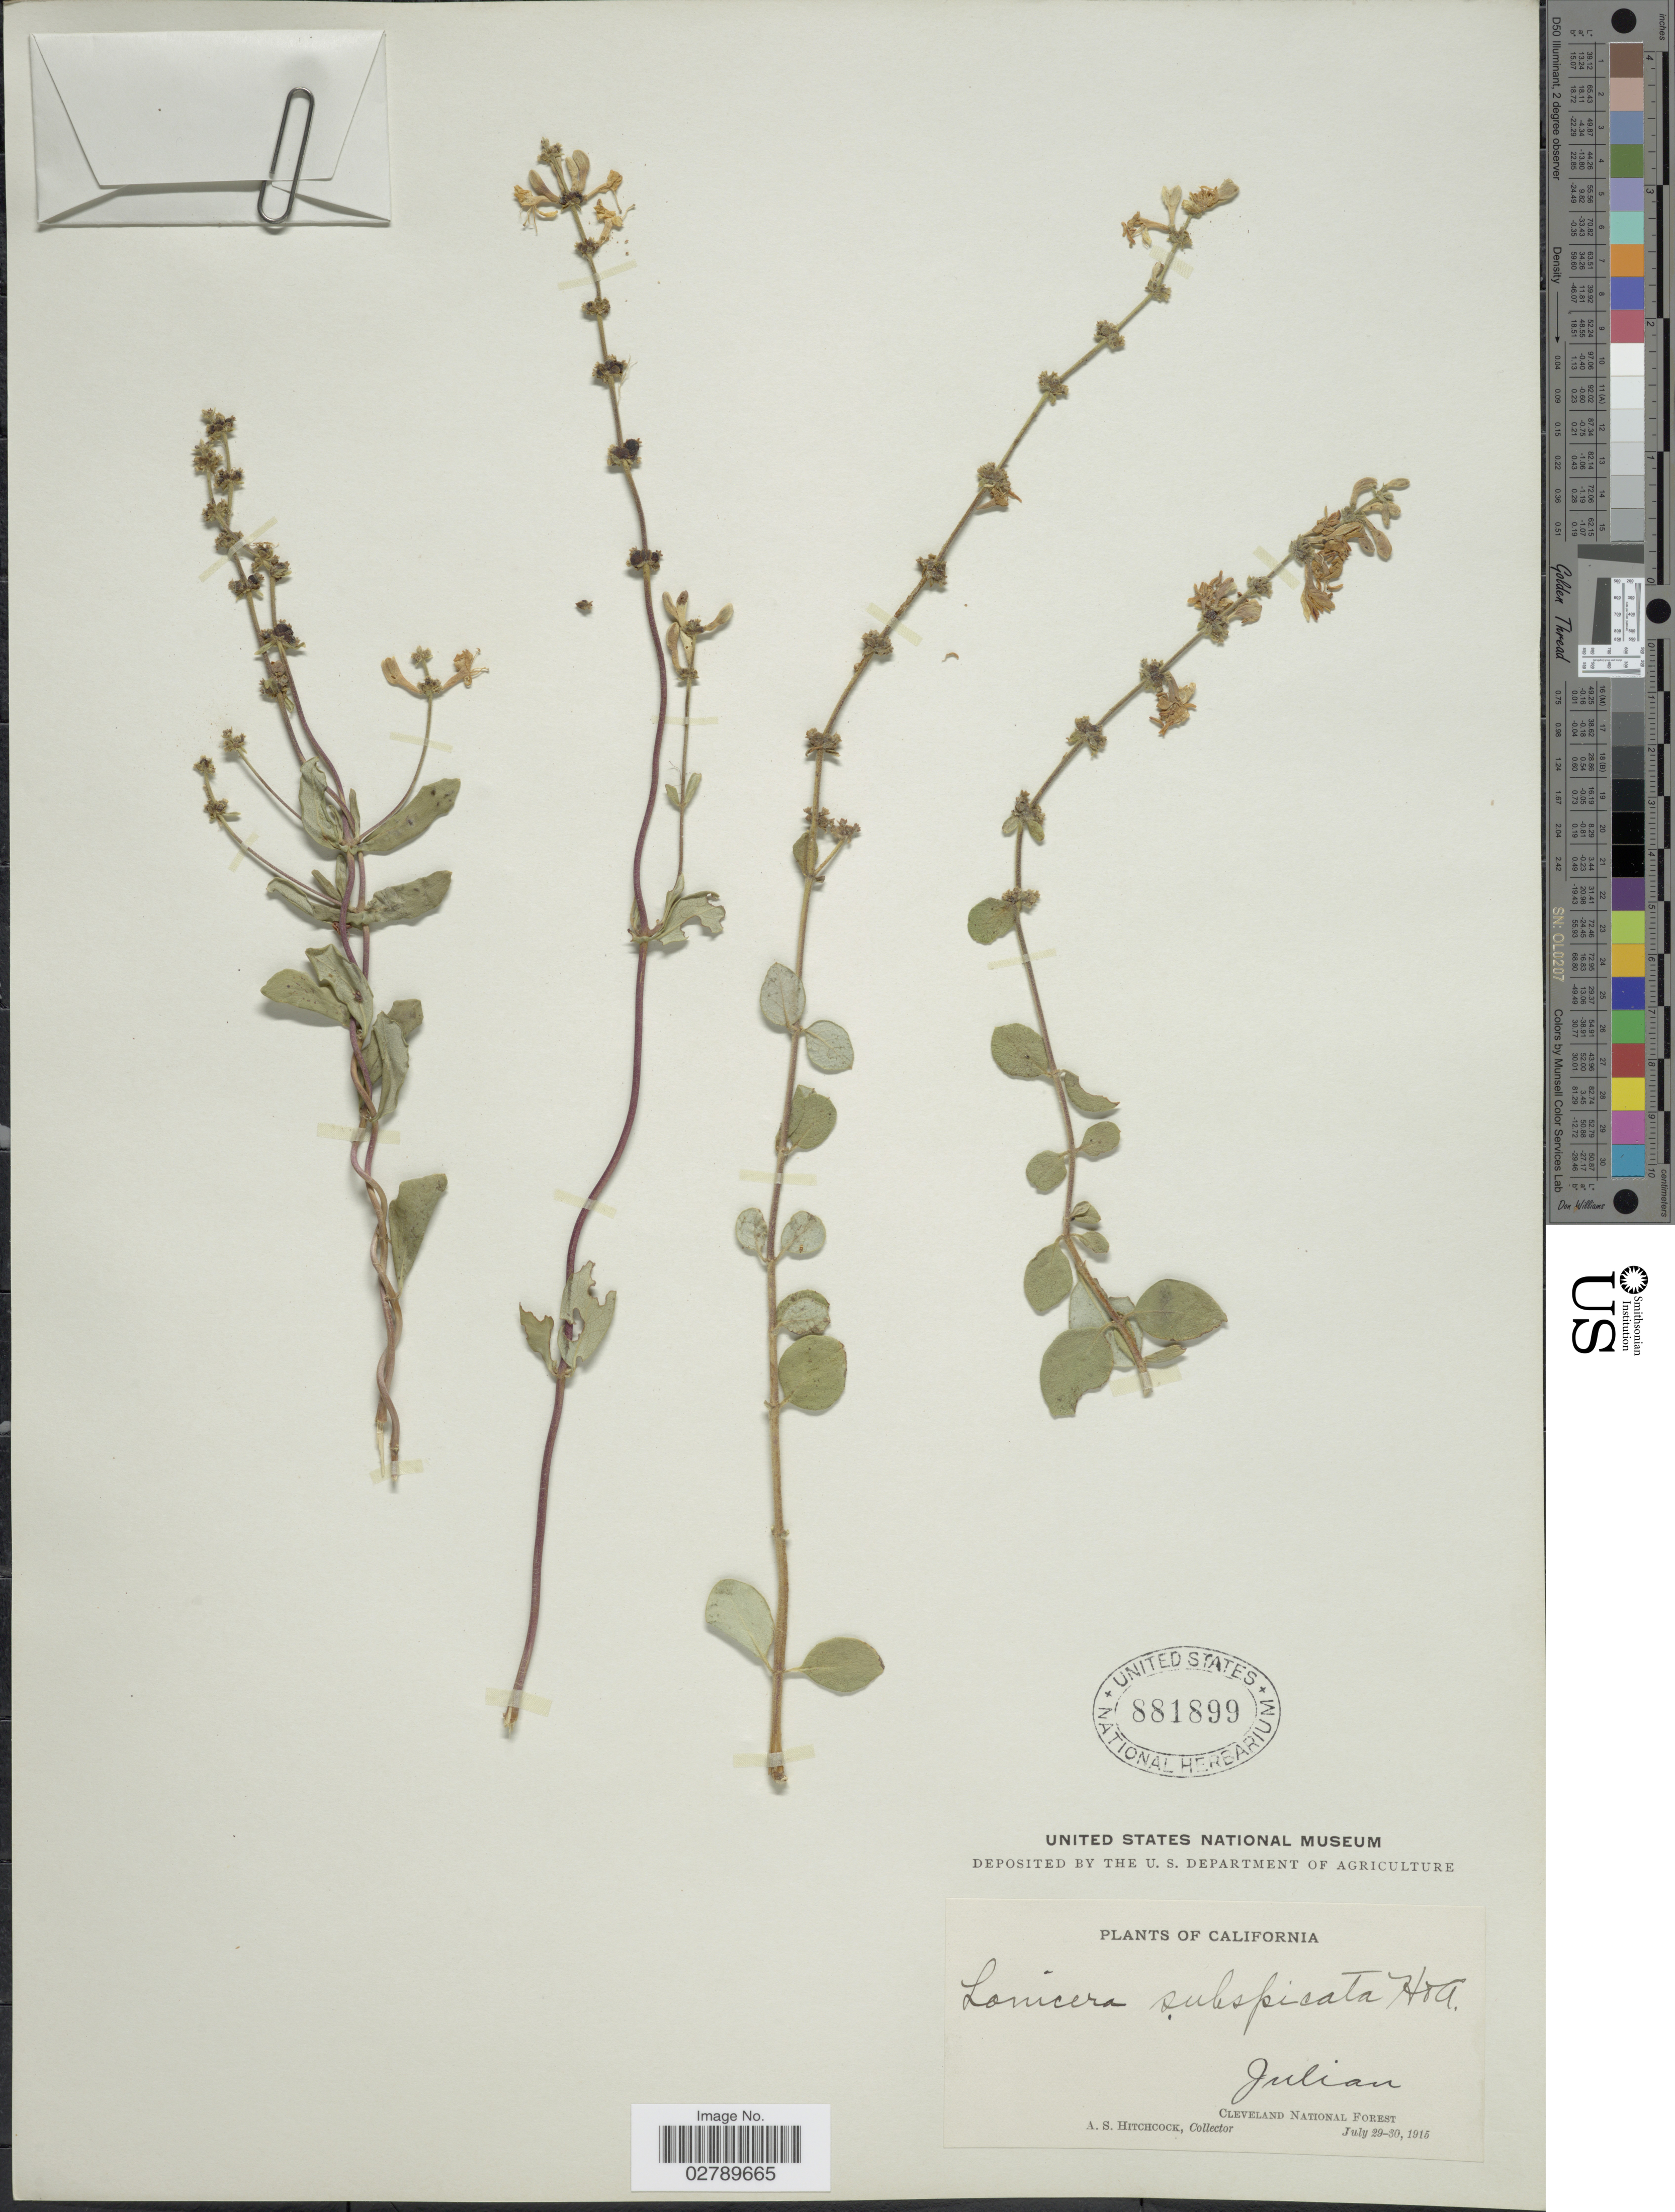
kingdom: Plantae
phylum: Tracheophyta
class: Magnoliopsida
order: Dipsacales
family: Caprifoliaceae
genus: Lonicera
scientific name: Lonicera johnstonii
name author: (D.D. Keck) McMinn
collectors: A. S. Hitchcock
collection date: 1915-07-29/1915-07-30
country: United States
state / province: California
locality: Julian. Cleveland National Forest.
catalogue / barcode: US 881899